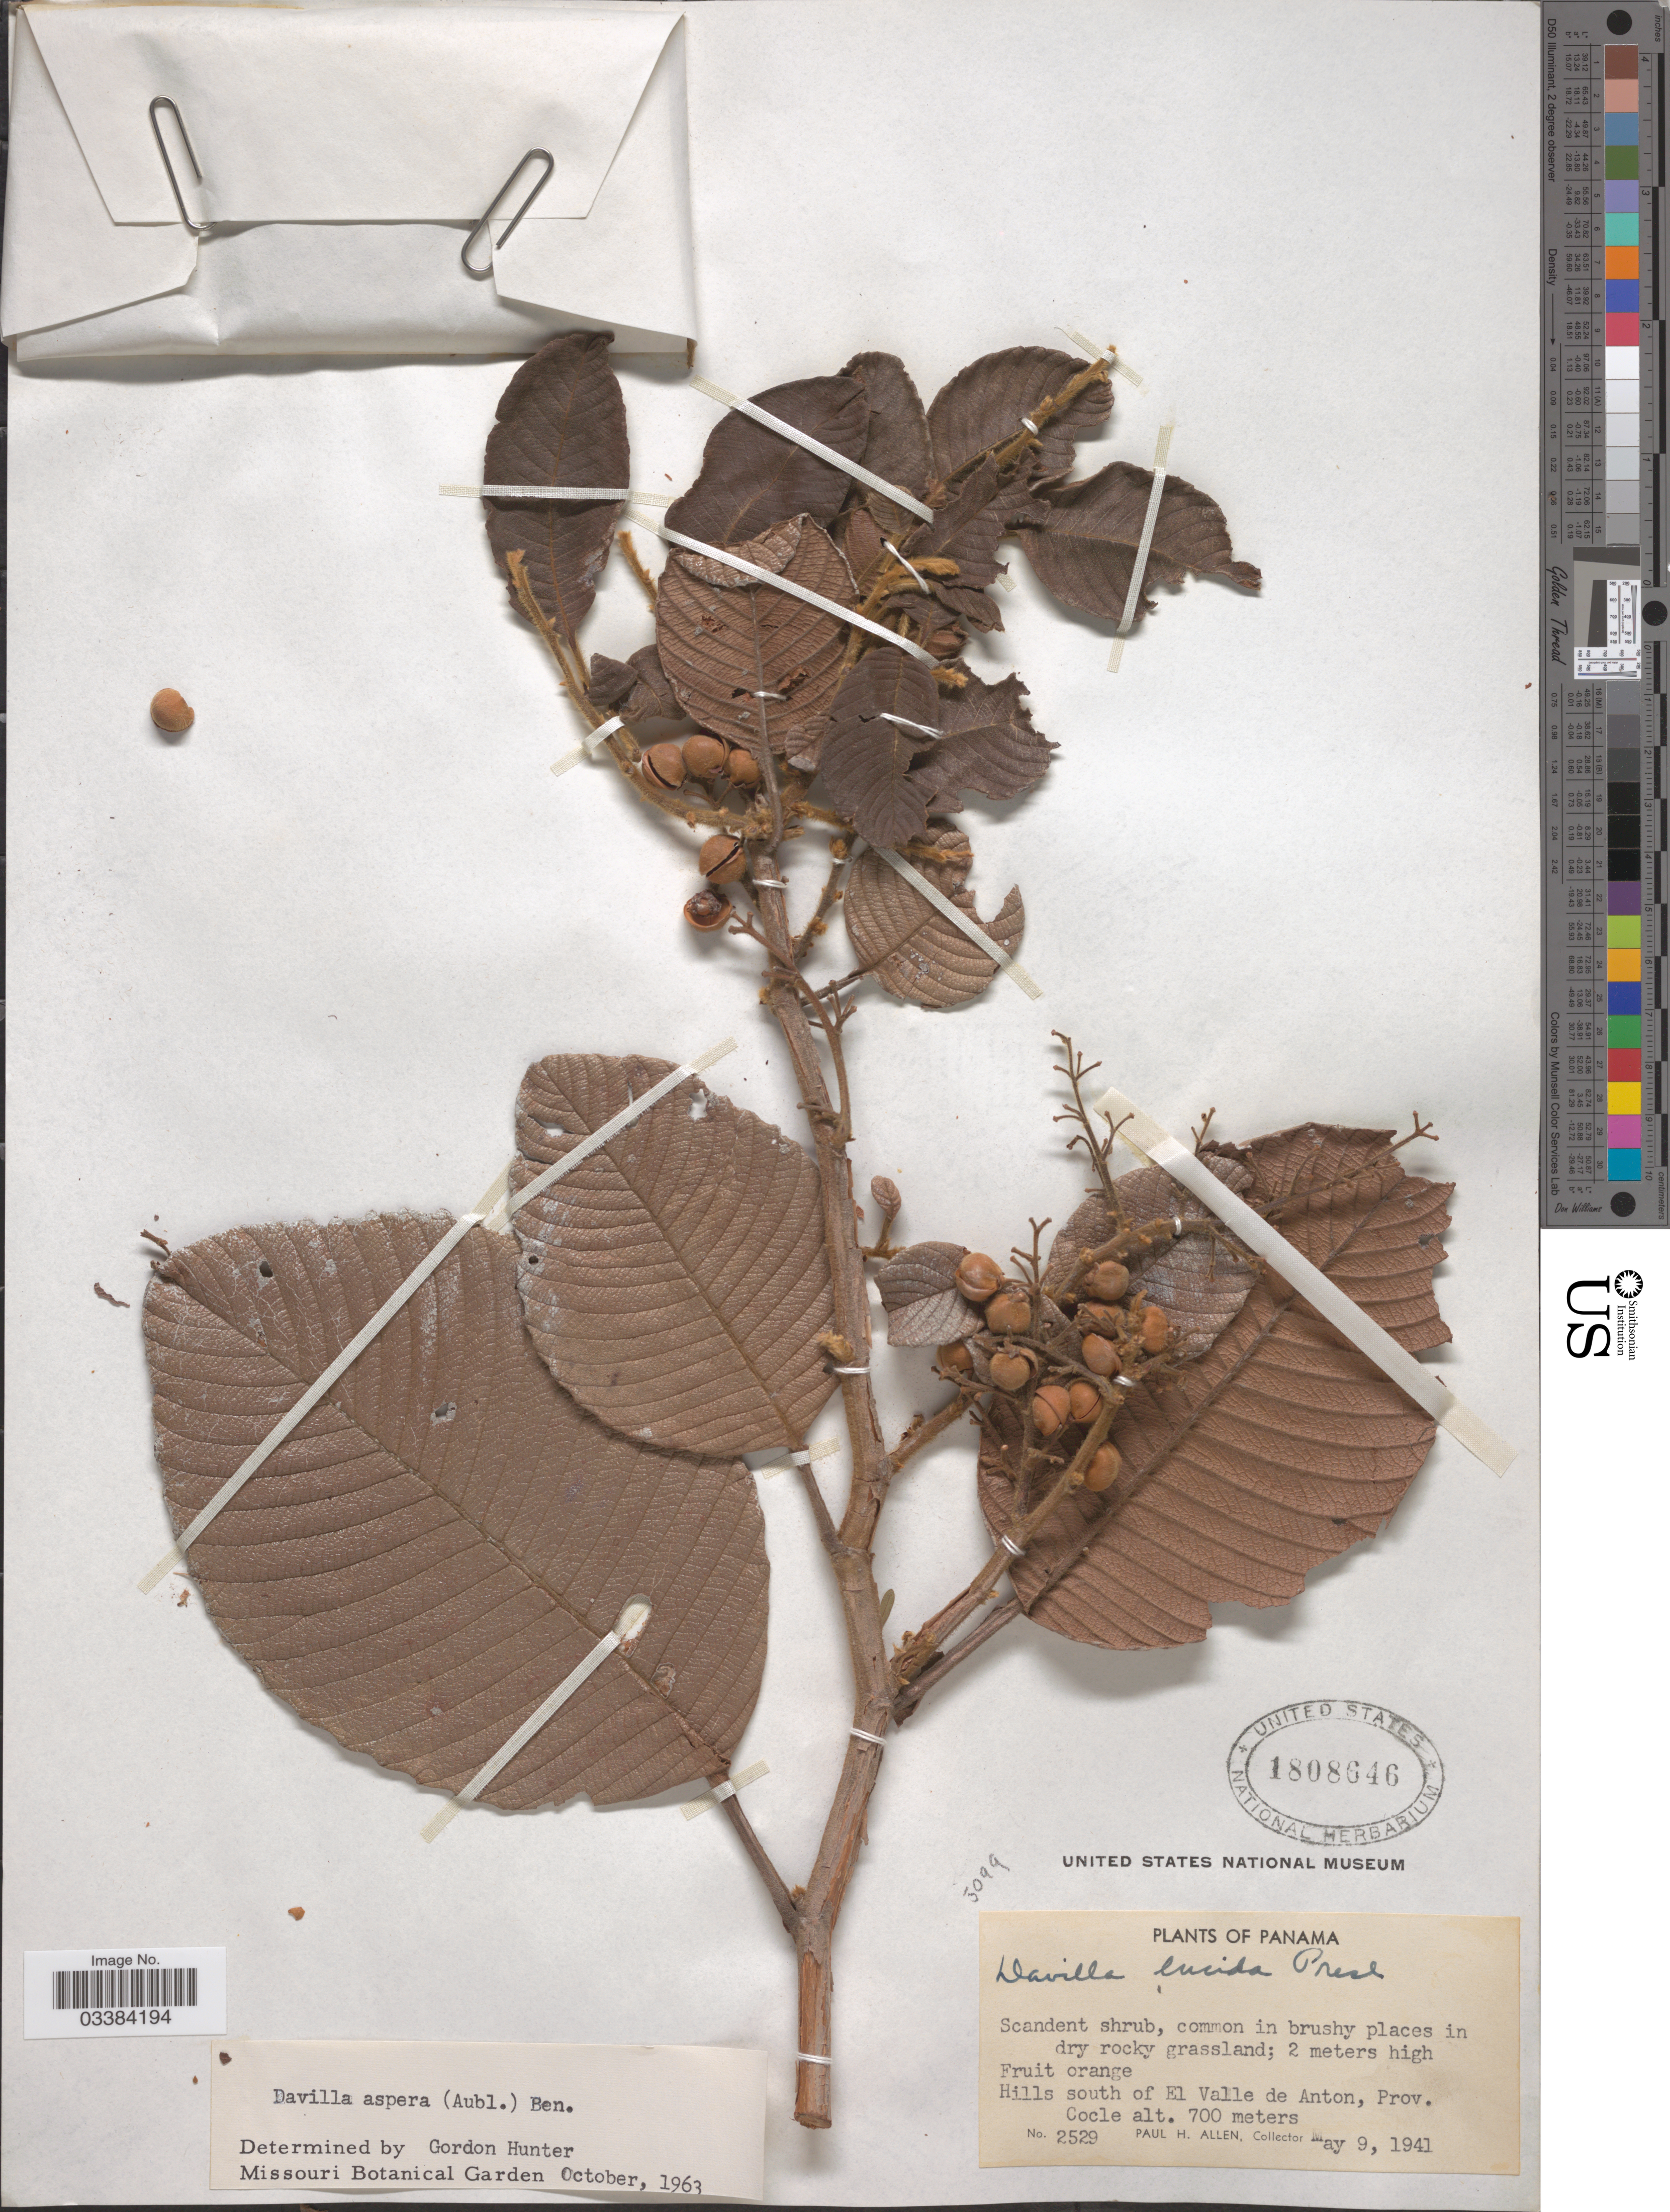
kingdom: Plantae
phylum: Tracheophyta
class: Magnoliopsida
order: Dilleniales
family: Dilleniaceae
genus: Davilla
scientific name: Davilla kunthii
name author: A. St.-Hil.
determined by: Strong, Mark T., (BOT), Smithsonian Institution - National Museum of Natural History (UNITED STATES)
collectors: P. H. Allen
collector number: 2529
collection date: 1941-05-09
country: Panama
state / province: Coclé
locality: Hills south of El Valle de Anton.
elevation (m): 700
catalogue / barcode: US 1808646